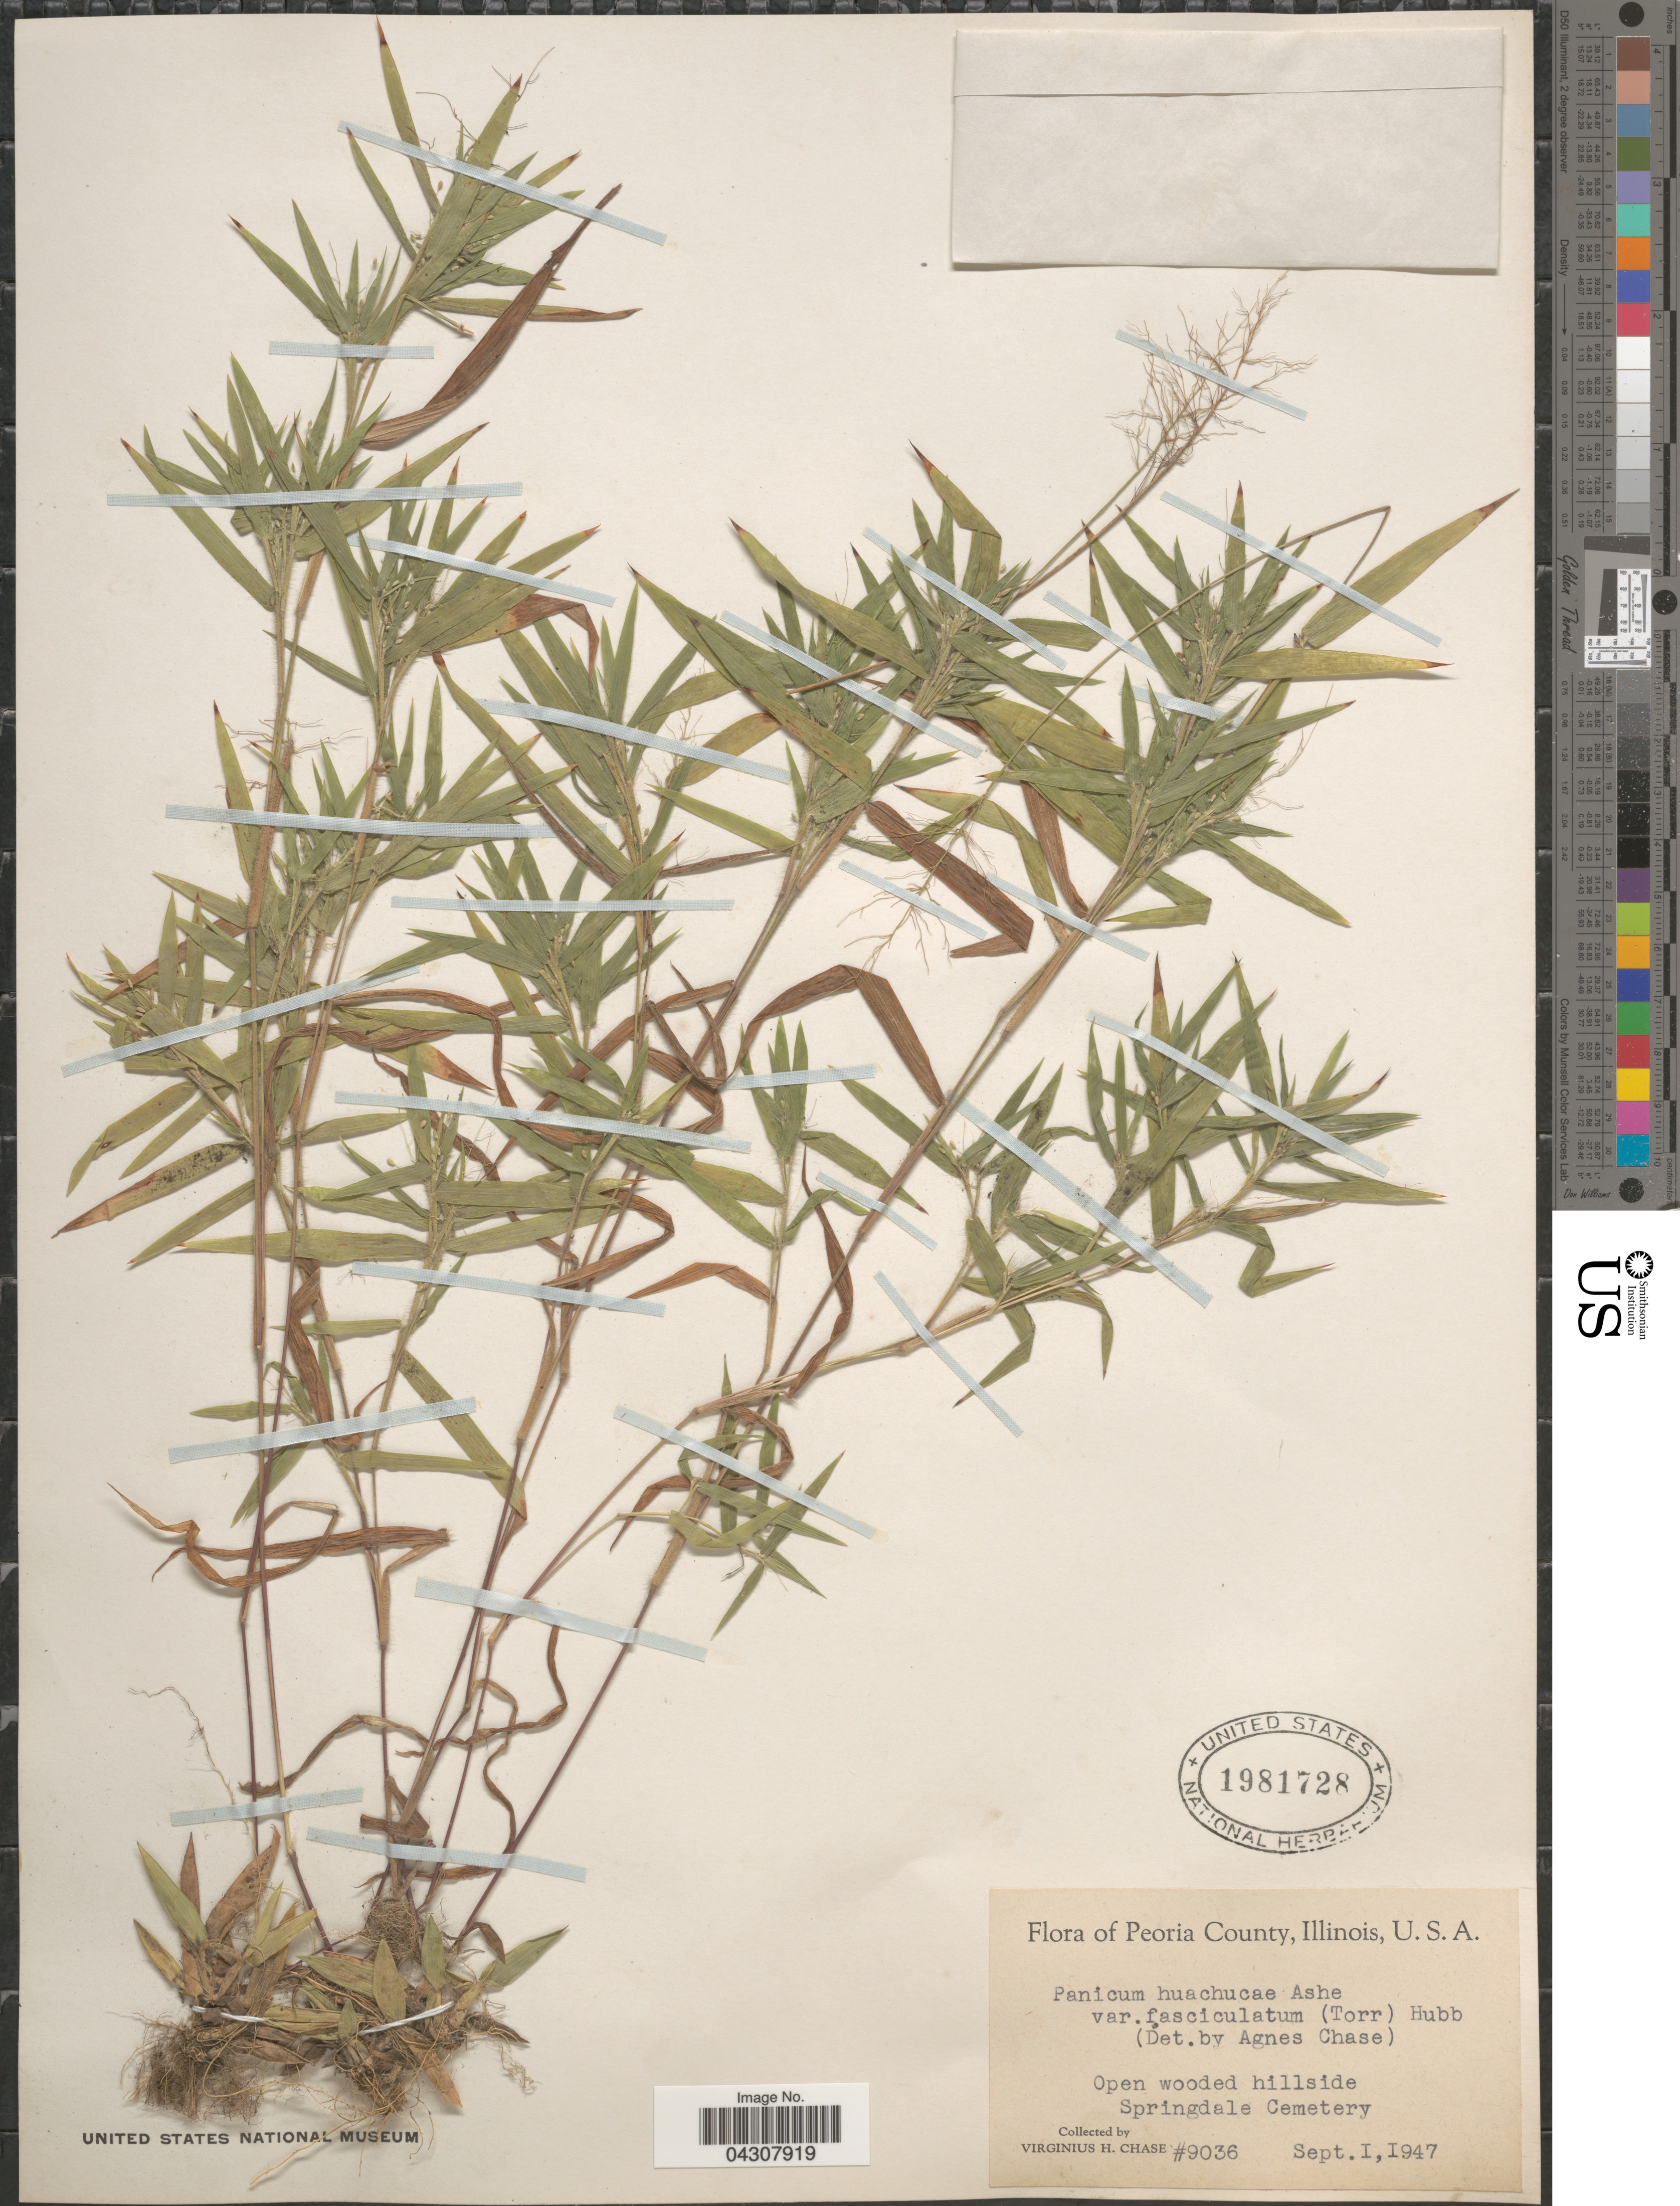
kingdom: Plantae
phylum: Tracheophyta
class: Liliopsida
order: Poales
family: Poaceae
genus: Dichanthelium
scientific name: Dichanthelium acuminatum var. acuminatum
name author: (Sw.) Gould & C.A. Clark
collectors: V. H. Chase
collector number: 9036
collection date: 1947-09-01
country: United States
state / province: Illinois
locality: Peoria County. Open wooded hillside, Springdale Cemetery.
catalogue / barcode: US 1981728